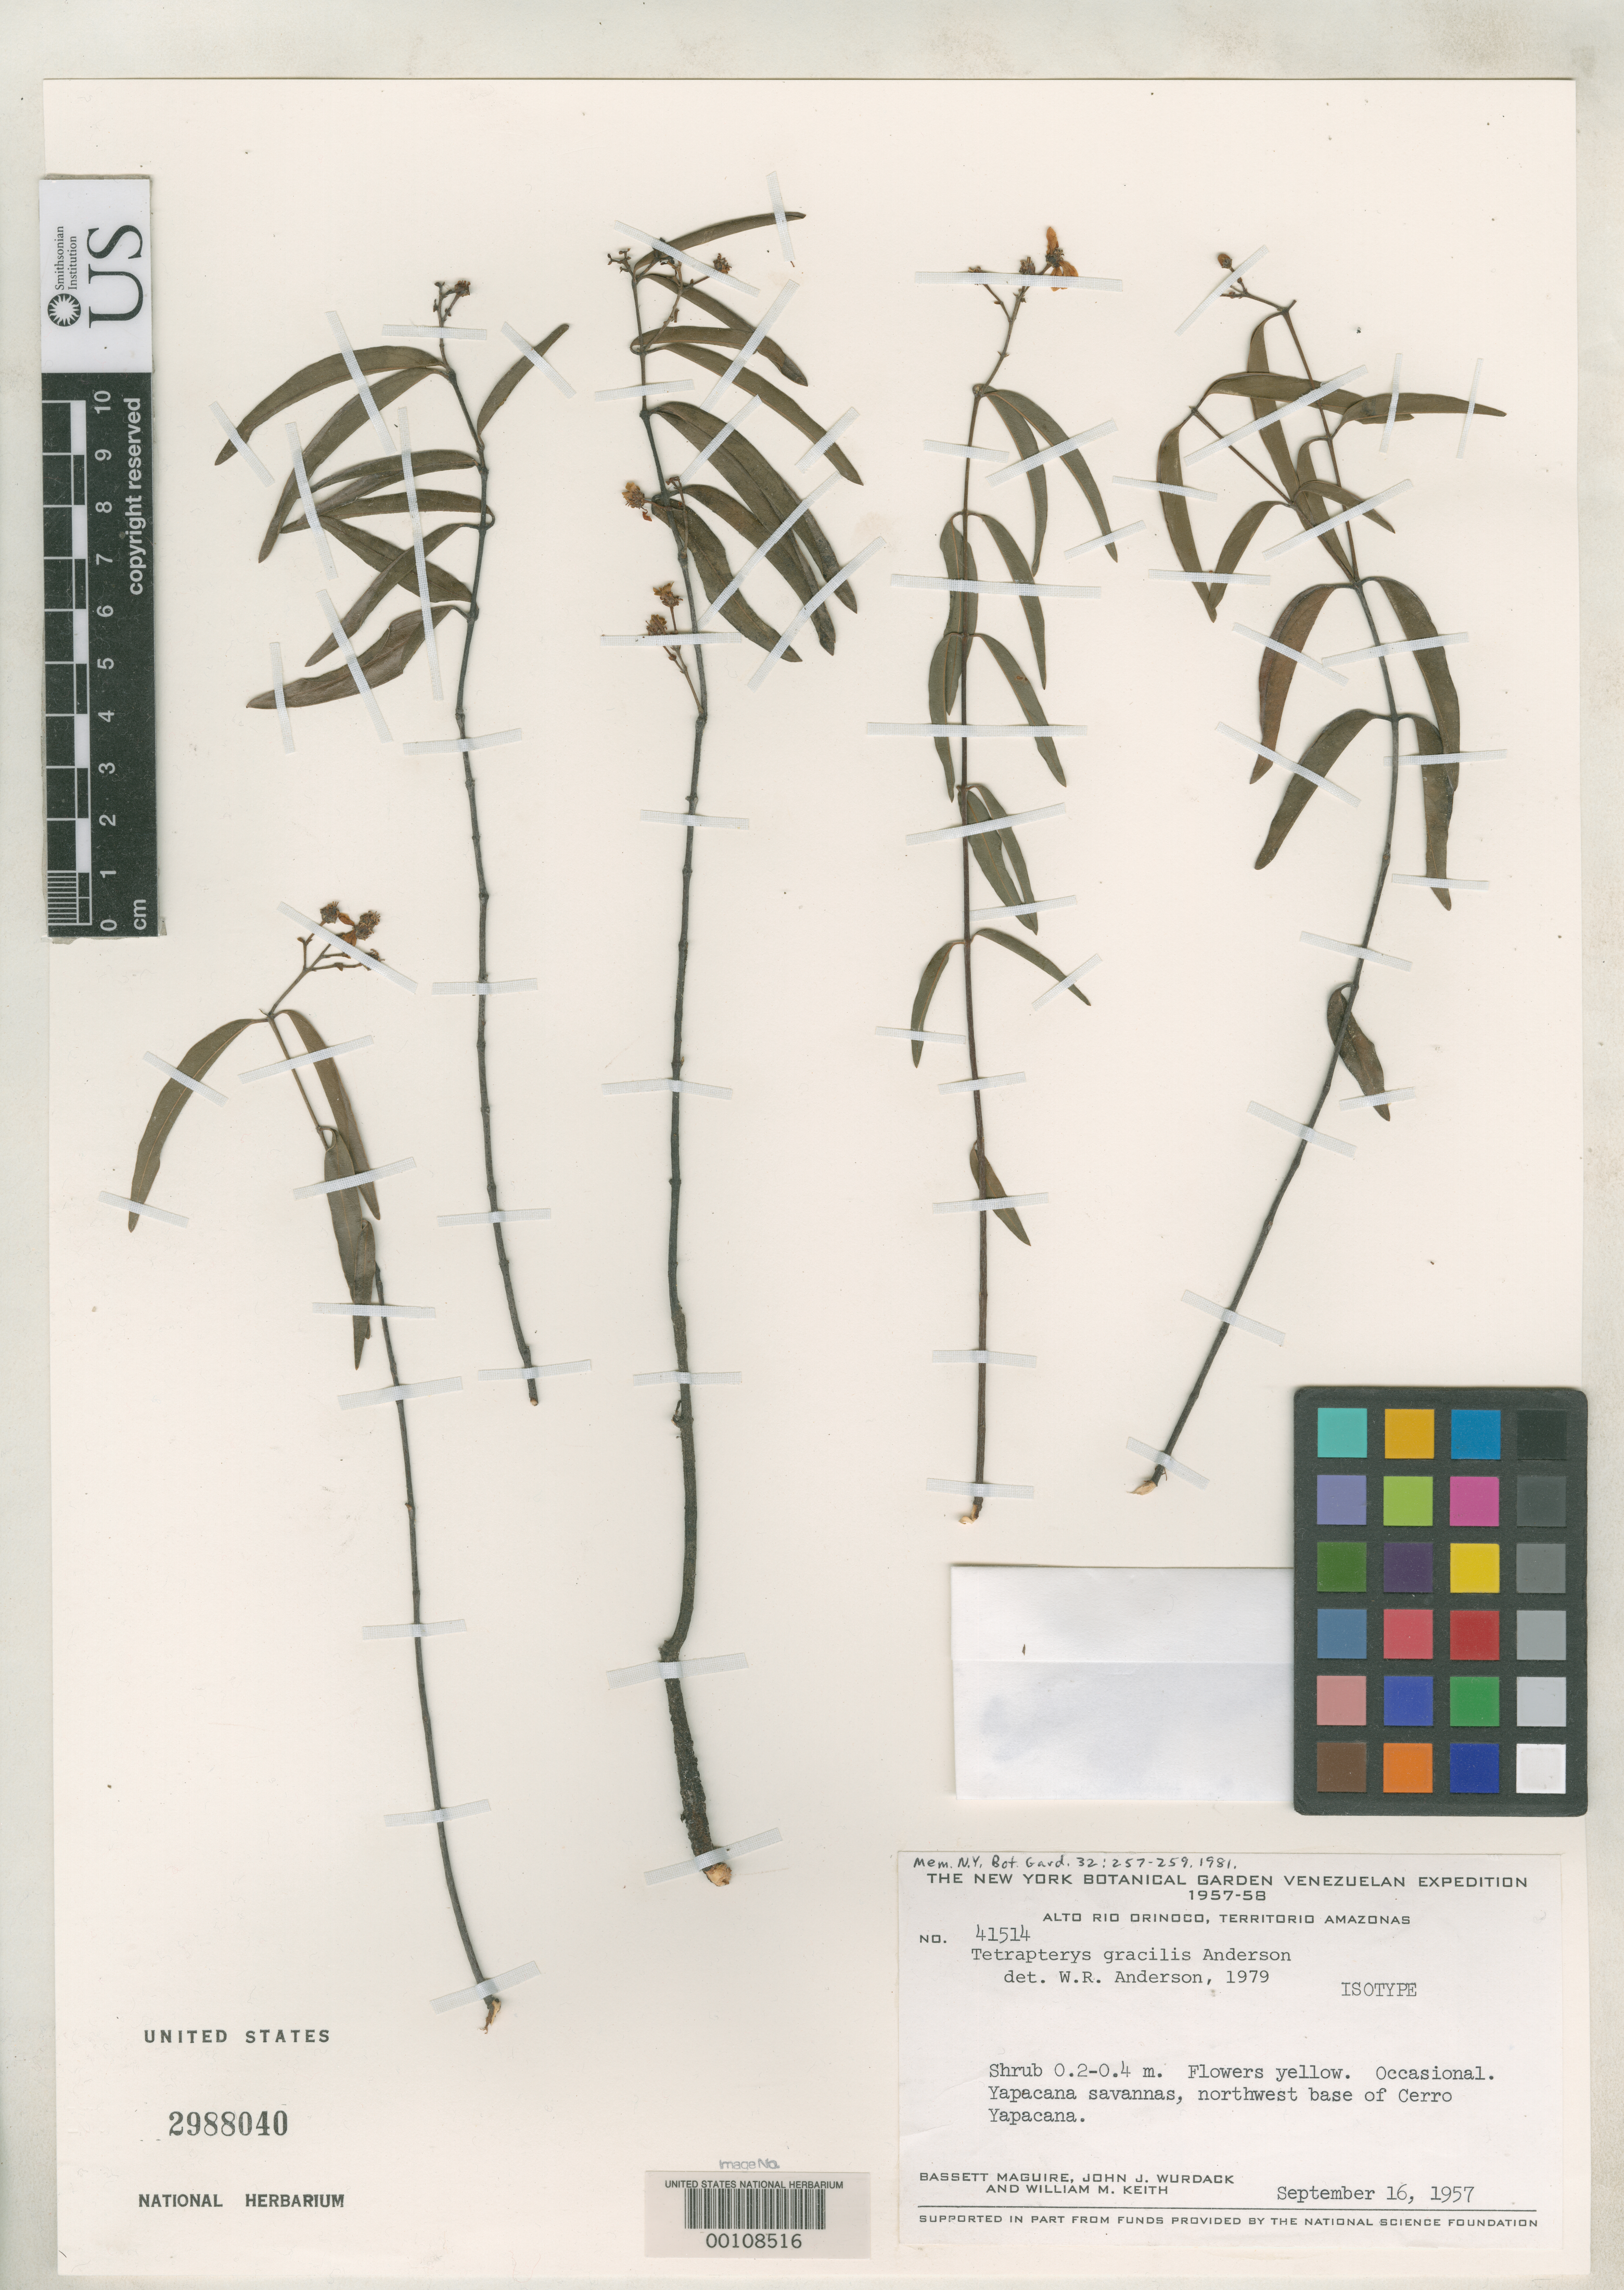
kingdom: Plantae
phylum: Tracheophyta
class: Magnoliopsida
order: Malpighiales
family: Malpighiaceae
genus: Tetrapterys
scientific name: Tetrapterys gracilis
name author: W.R. Anderson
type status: Isotype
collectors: B. Maguire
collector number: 41514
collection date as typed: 16 Sep 1957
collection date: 1957-09-16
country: Venezuela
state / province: Amazonas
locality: Alto Rio Orinoco, NW base of Cerro Yapacana.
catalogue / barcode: US 2988040